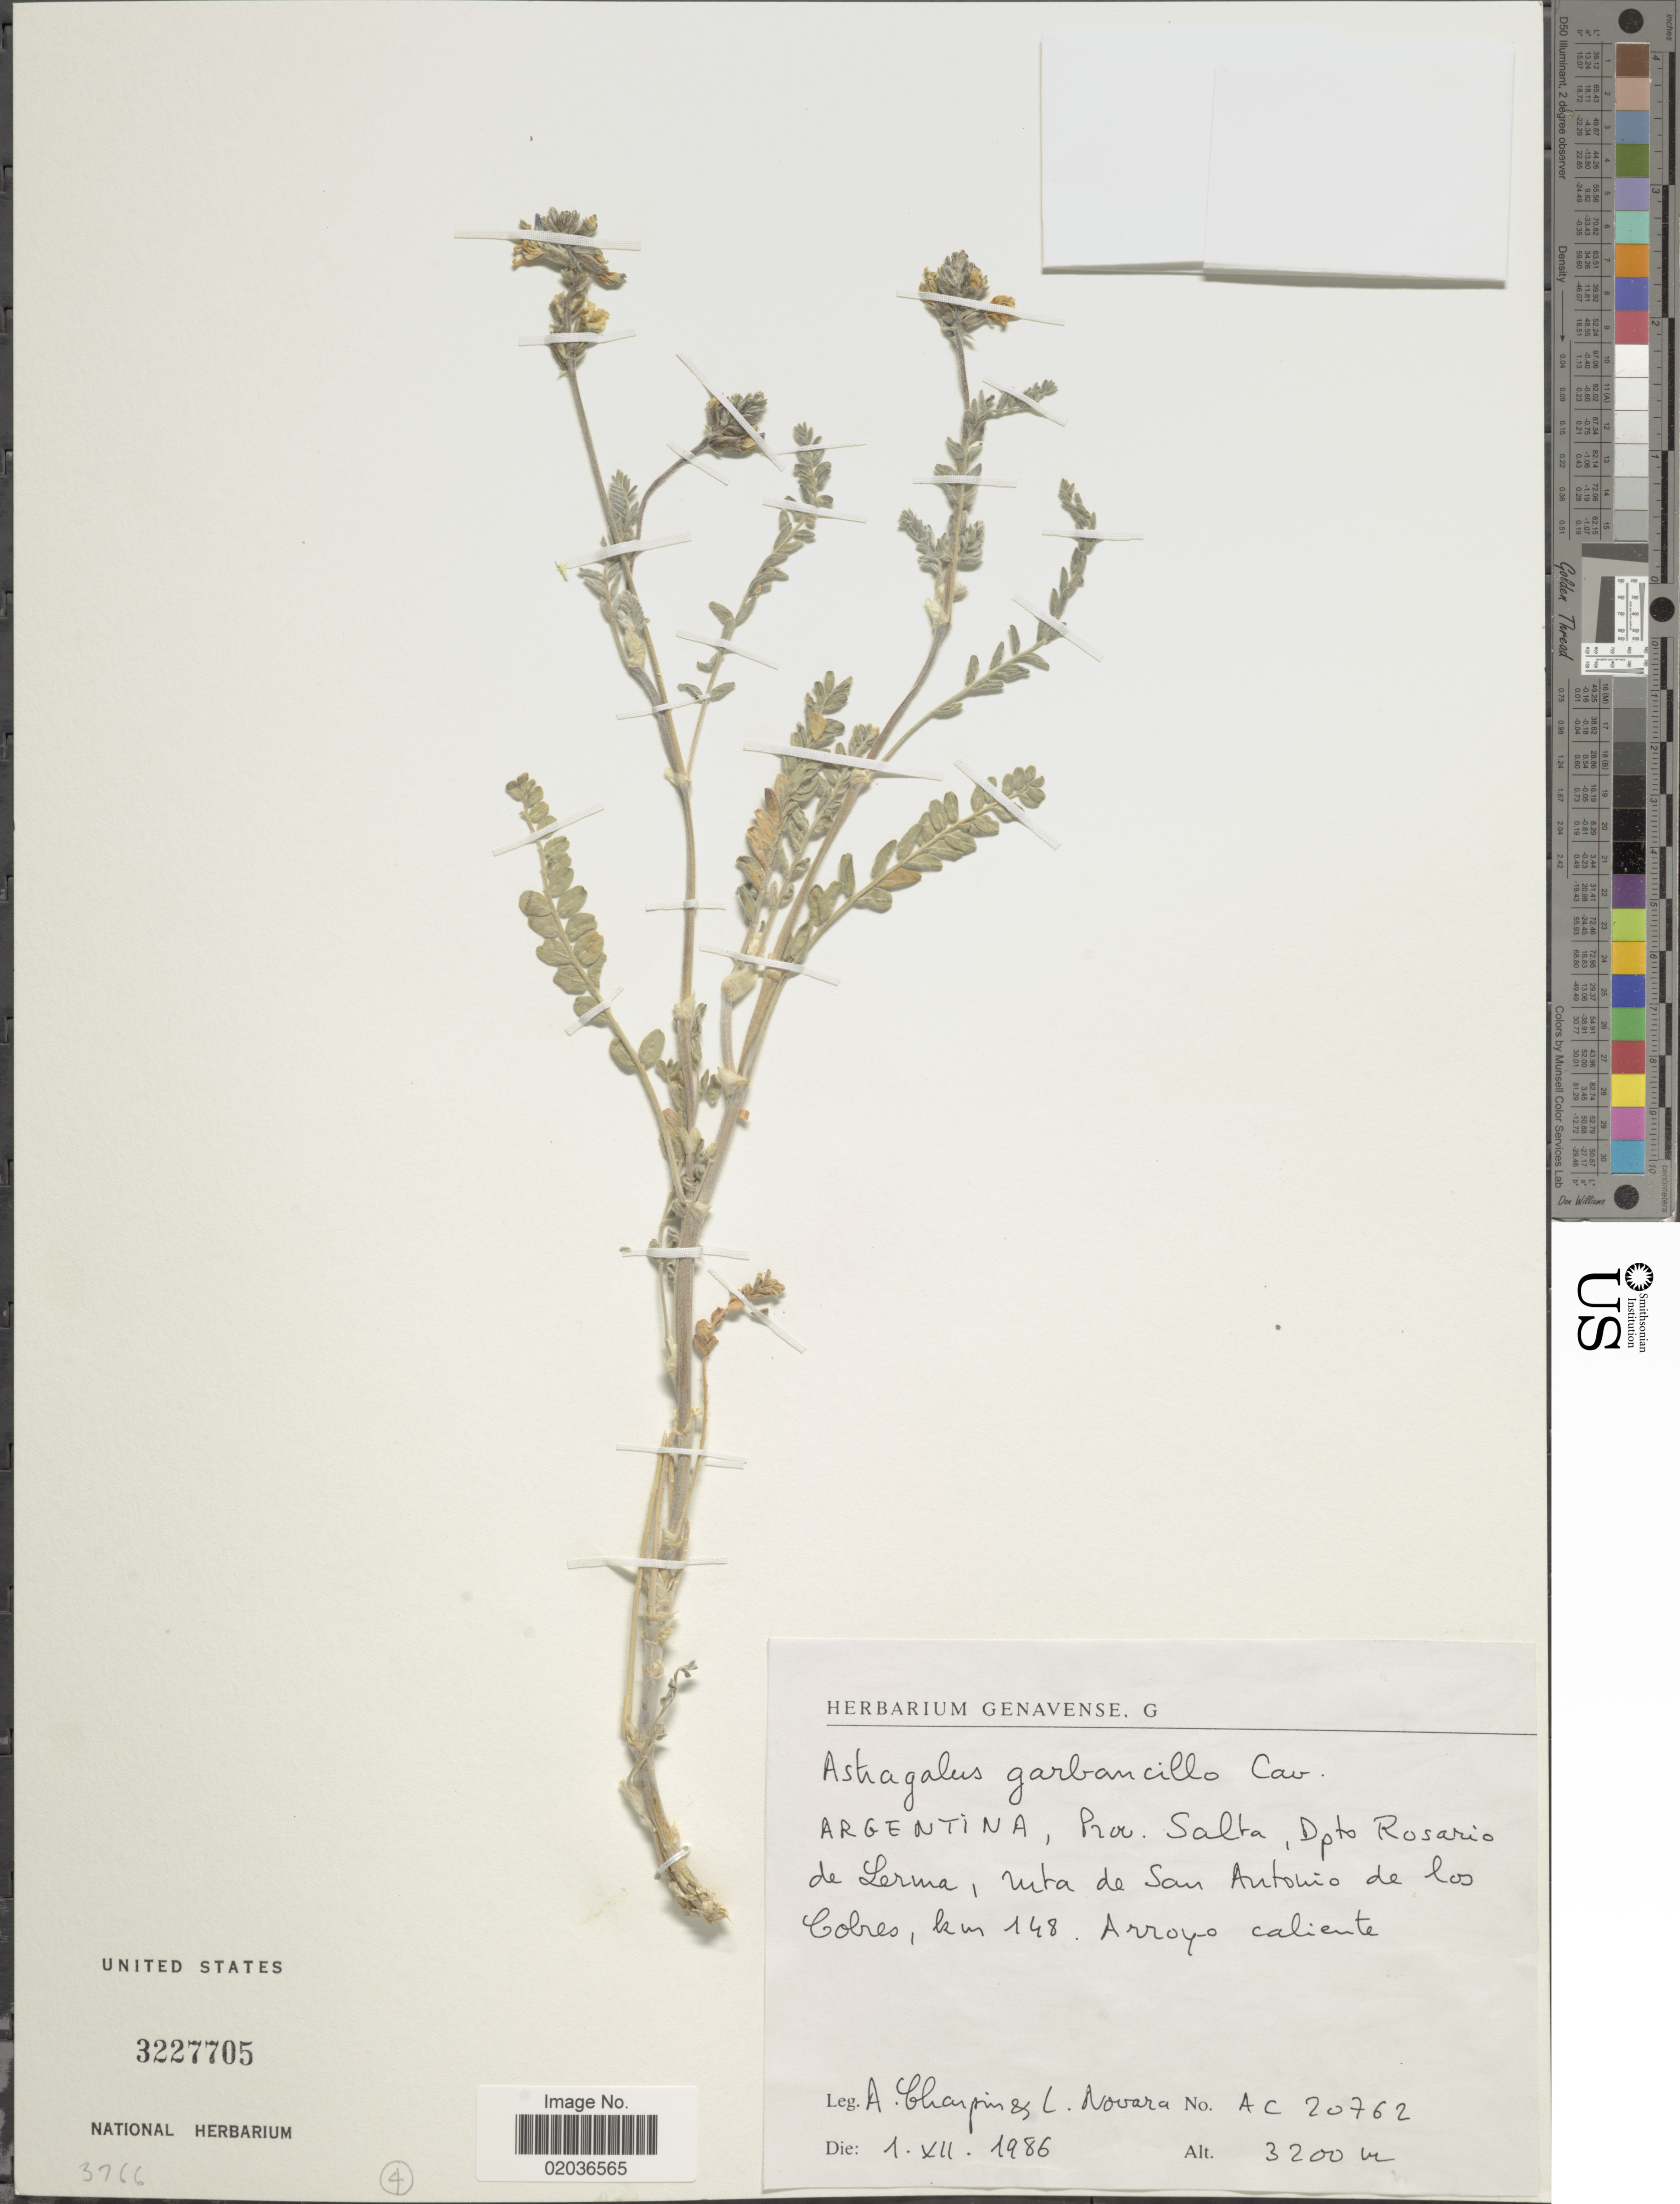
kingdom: Plantae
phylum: Tracheophyta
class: Magnoliopsida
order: Fabales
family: Fabaceae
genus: Astragalus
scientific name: Astragalus garbancillo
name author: Cav.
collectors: A. Charpin & L. Novara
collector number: AC20762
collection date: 1986-12-01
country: Argentina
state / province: Salta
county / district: Rosario de Lerma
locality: Ruta de San Antonio de los Colres, km 148.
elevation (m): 3200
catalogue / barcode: US 3227705